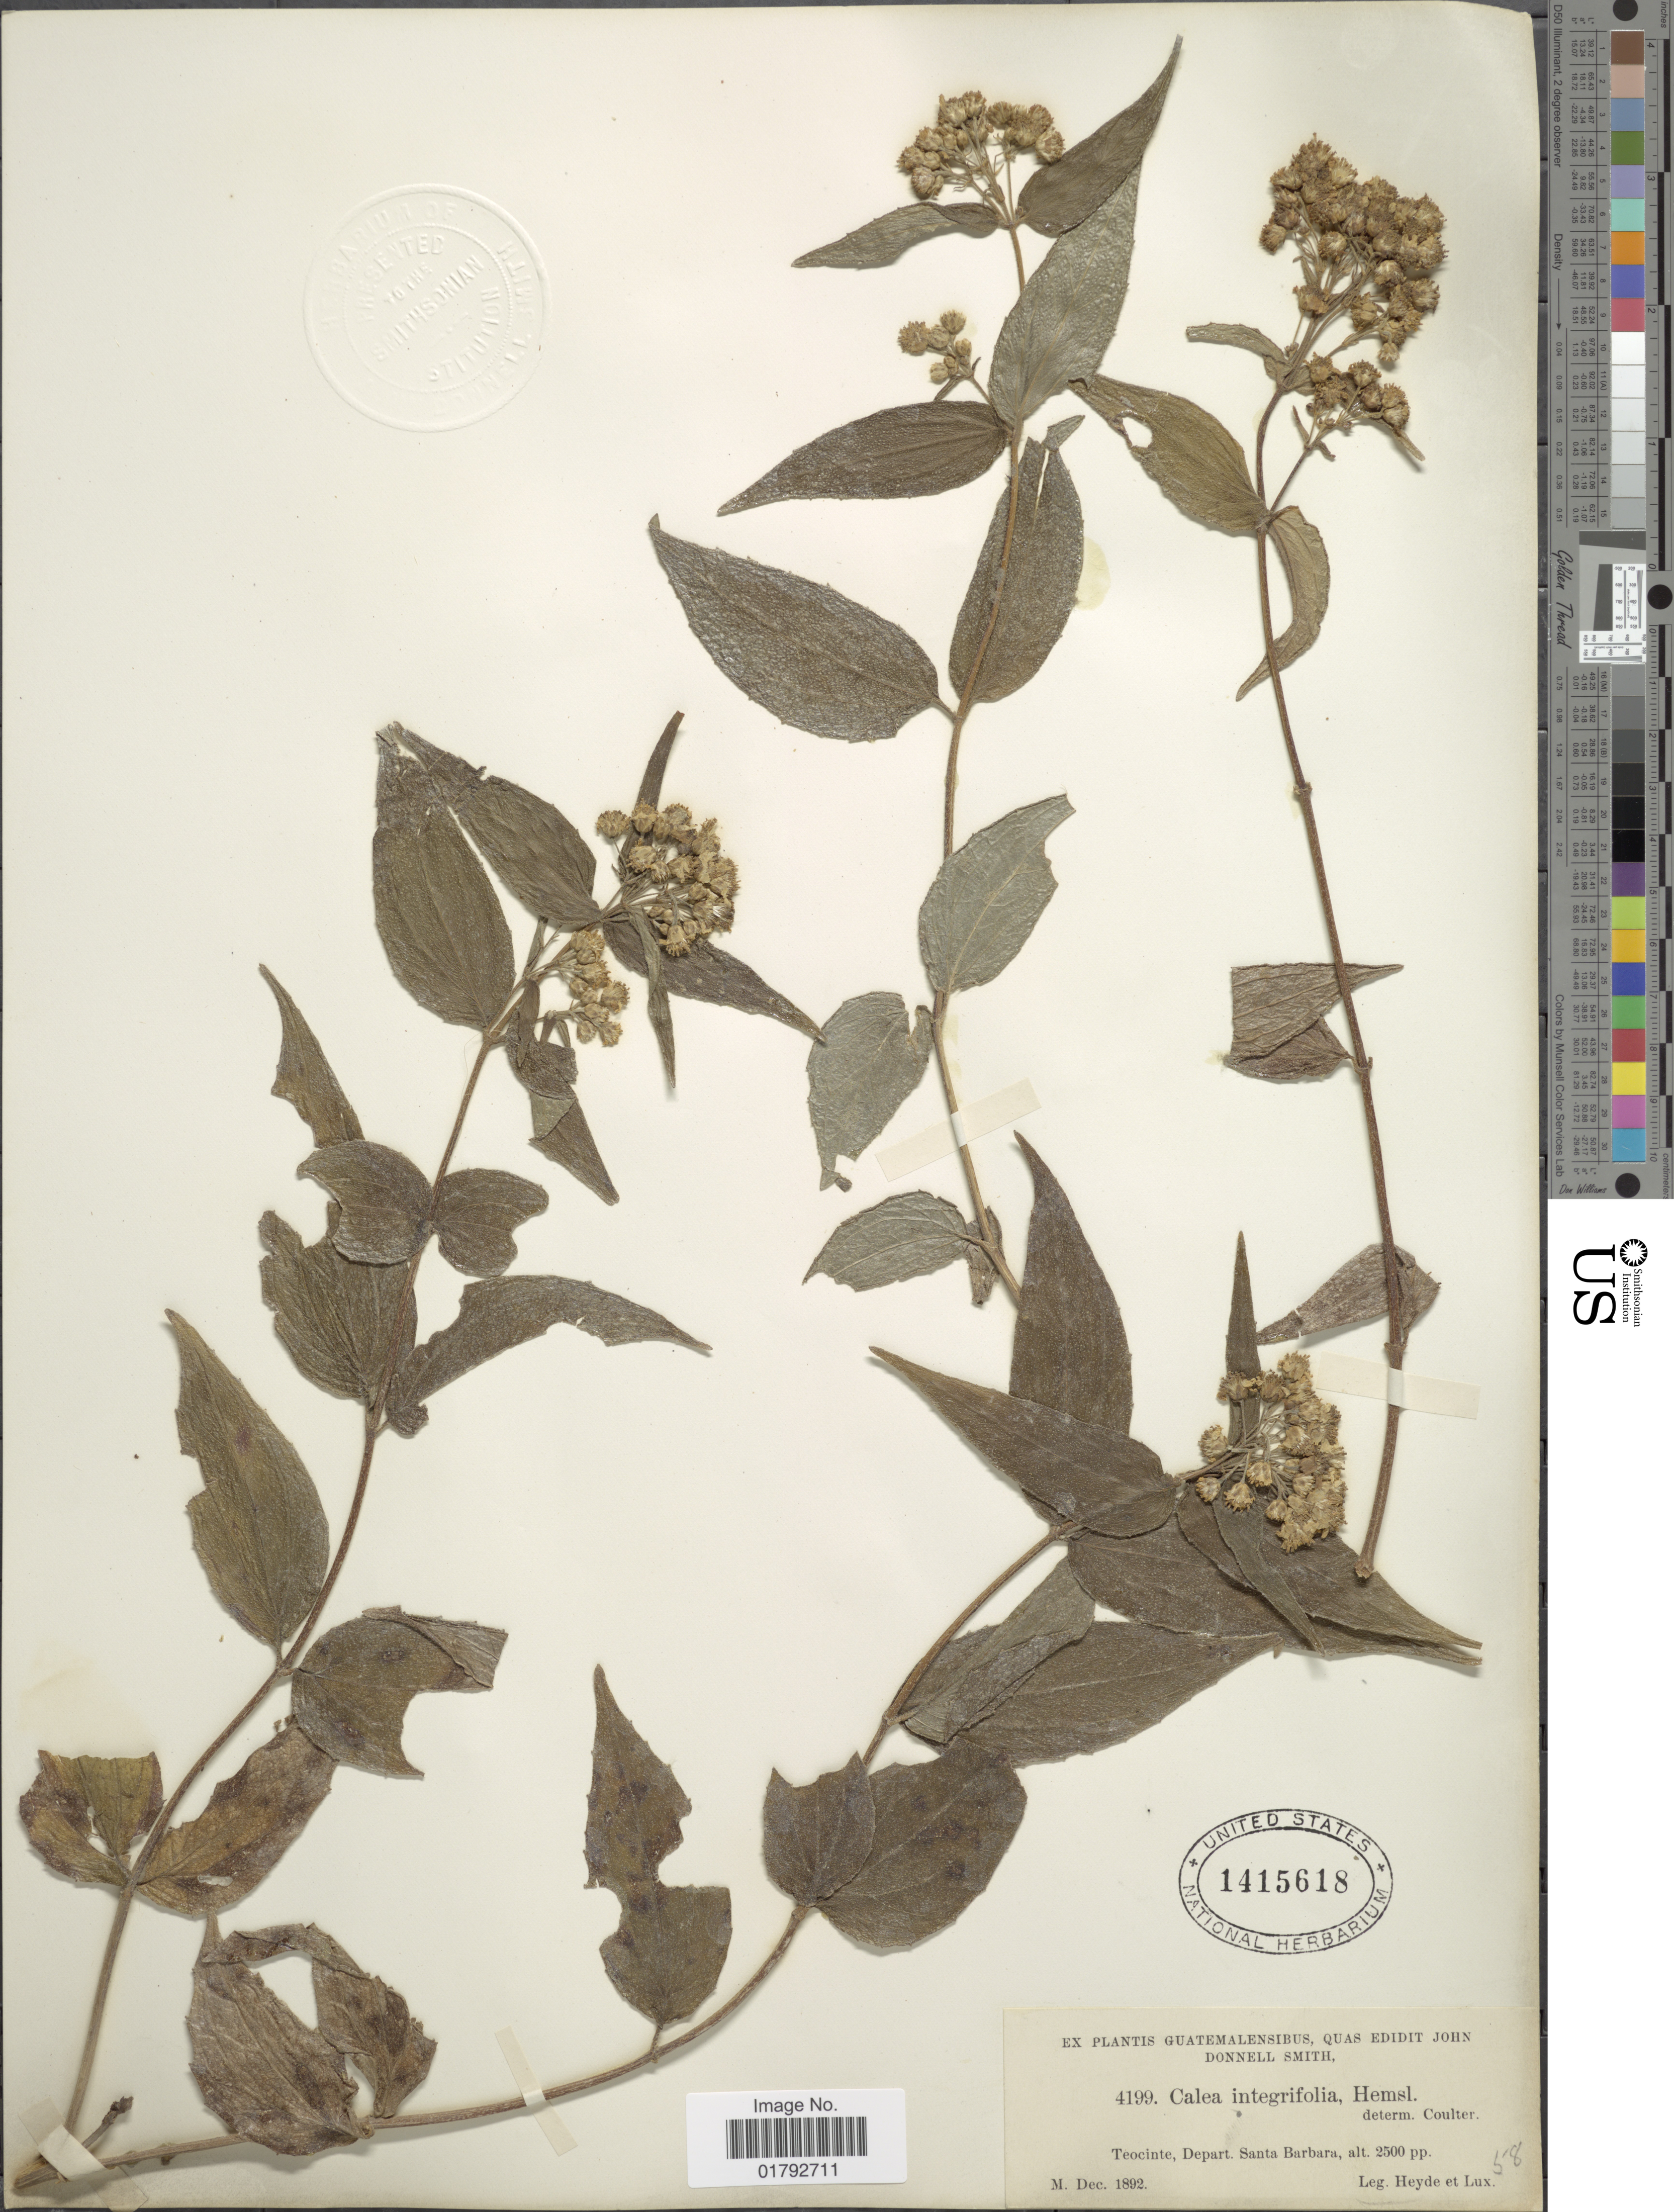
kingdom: Plantae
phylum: Tracheophyta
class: Magnoliopsida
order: Asterales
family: Asteraceae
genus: Alloispermum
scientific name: Alloispermum integrifolium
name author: (DC.) H. Rob.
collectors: Heyde & Lux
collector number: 4199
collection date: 1892-12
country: Honduras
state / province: Santa Bárbara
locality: Teocinte, Depart Santa Barabara.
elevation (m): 762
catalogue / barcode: US 1415618